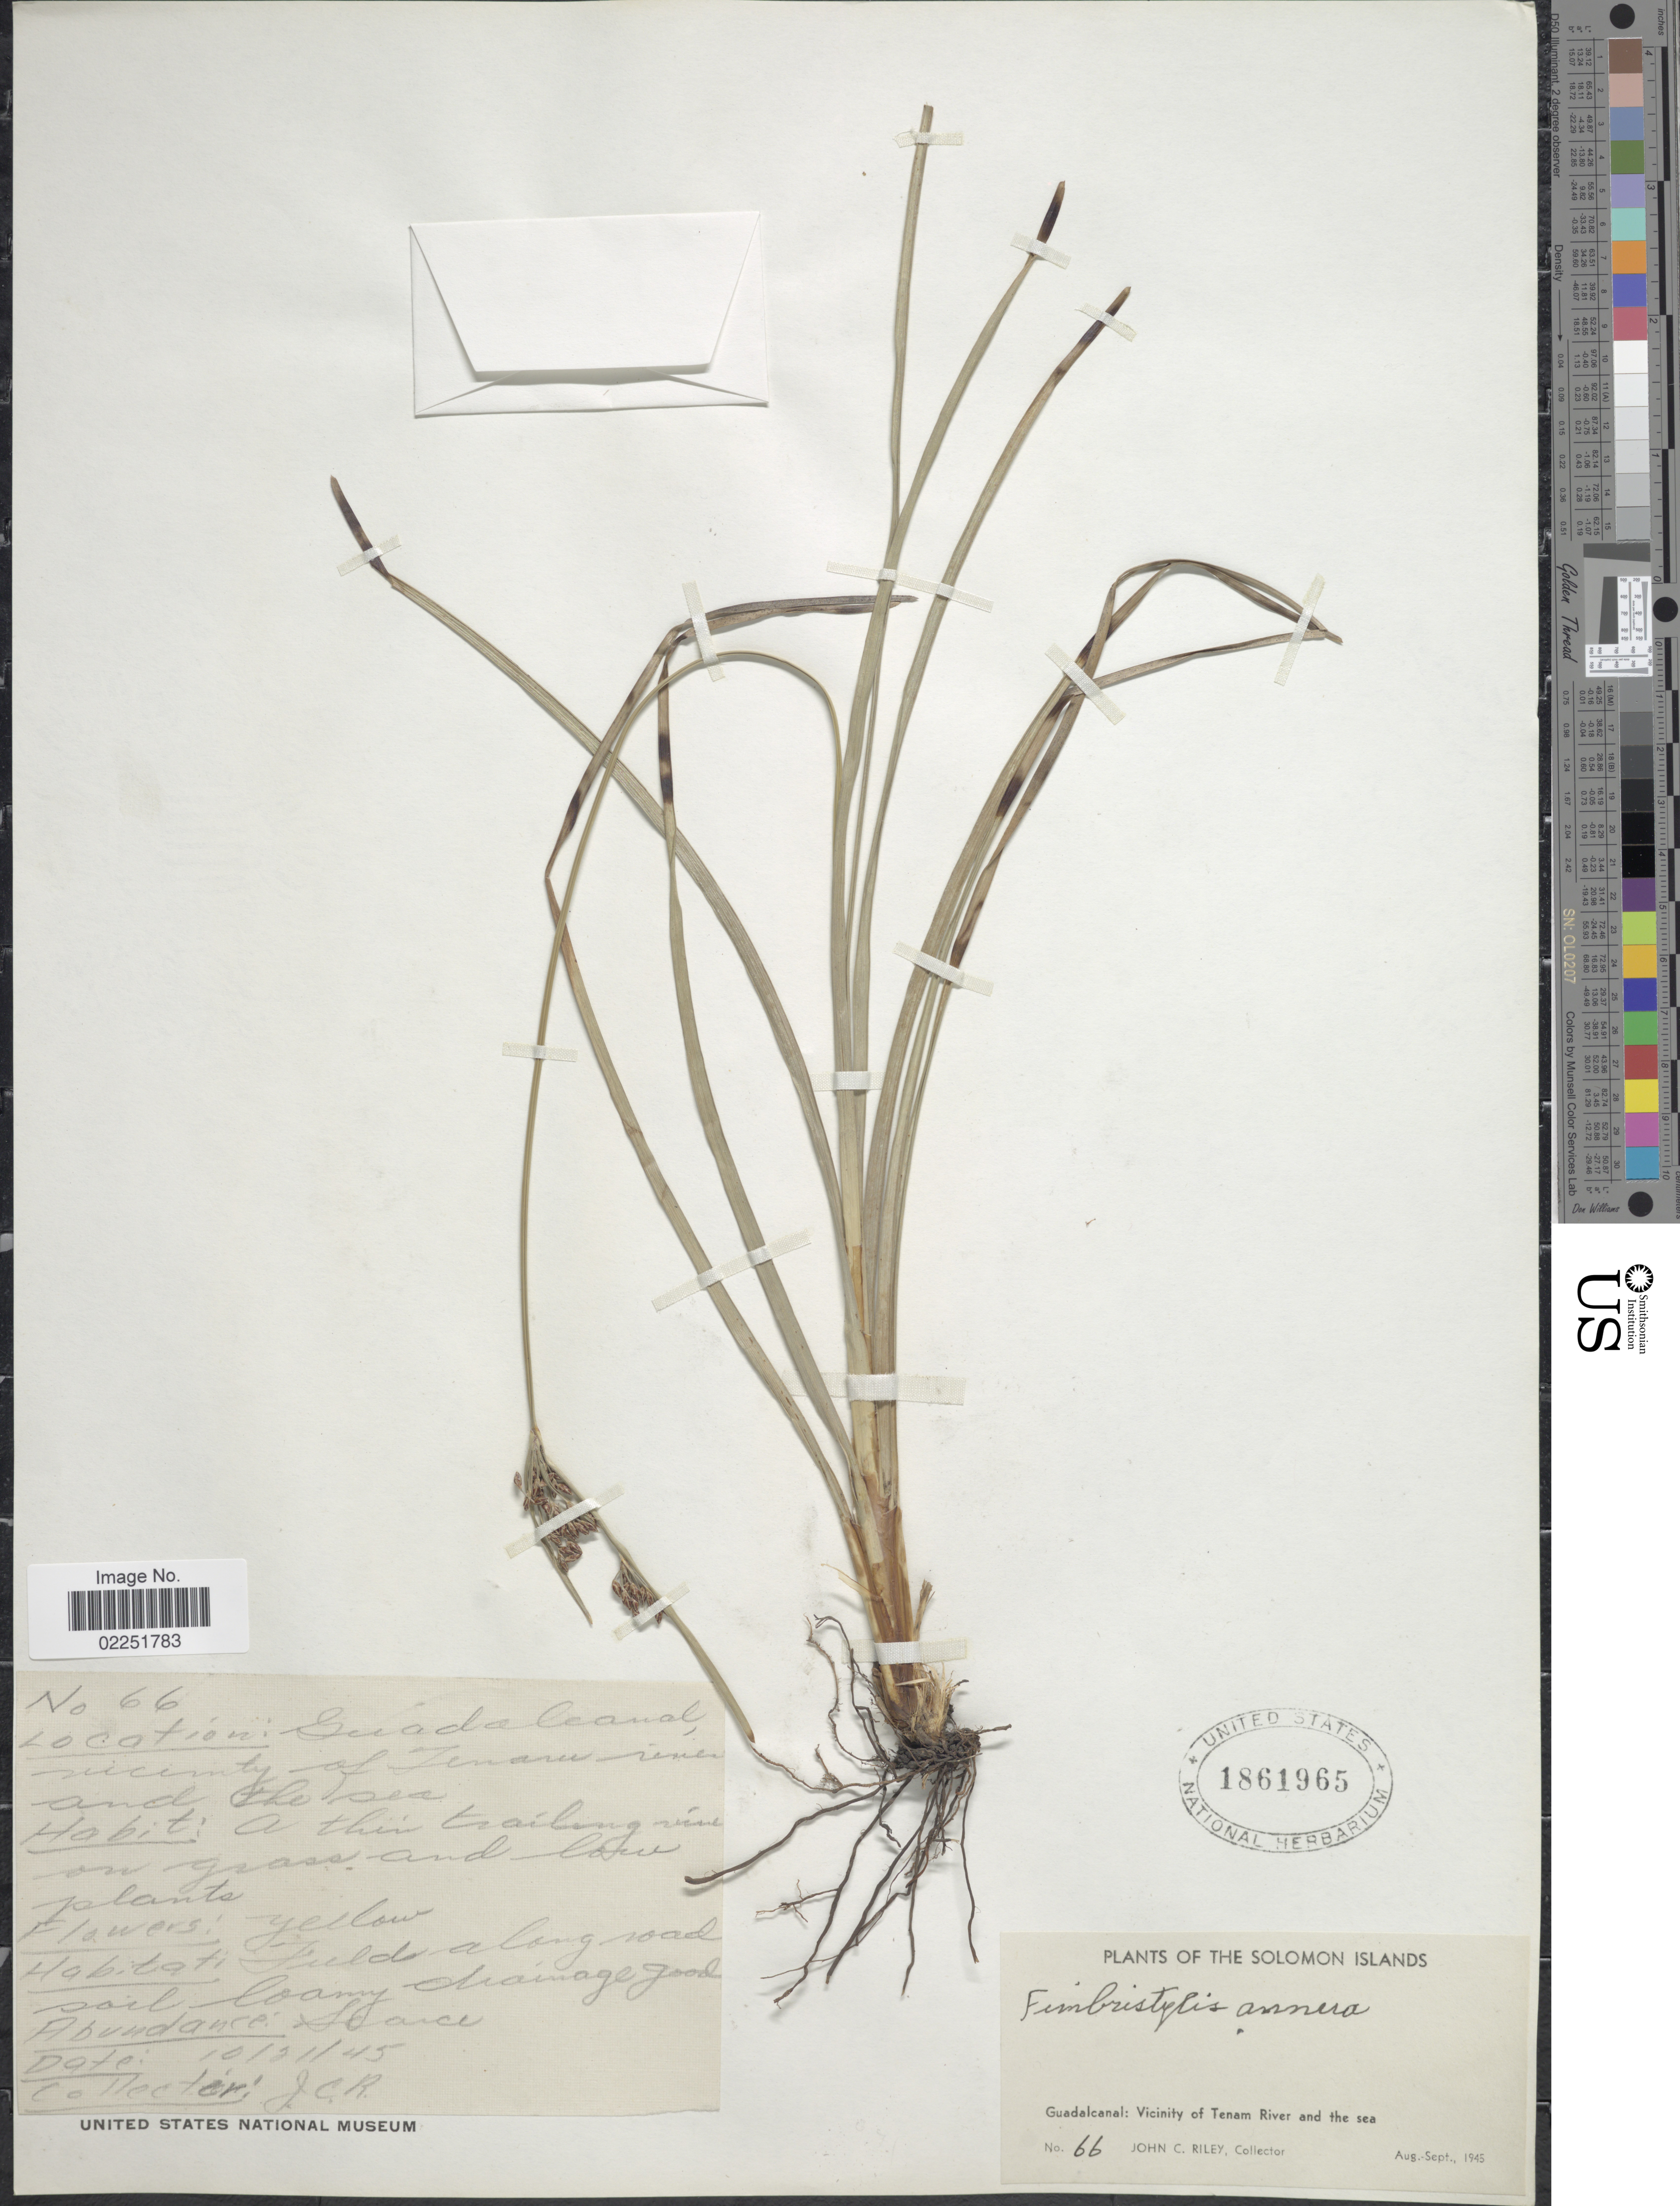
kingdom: Plantae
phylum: Tracheophyta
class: Liliopsida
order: Poales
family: Cyperaceae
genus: Fimbristylis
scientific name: Fimbristylis dichotoma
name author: (L.) Vahl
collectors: J. Riley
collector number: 66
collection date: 1945-10-21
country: Solomon Islands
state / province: Solomon Islands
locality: Guadalcanal: Vicinity of Tenam River and the sea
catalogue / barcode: US 1861965